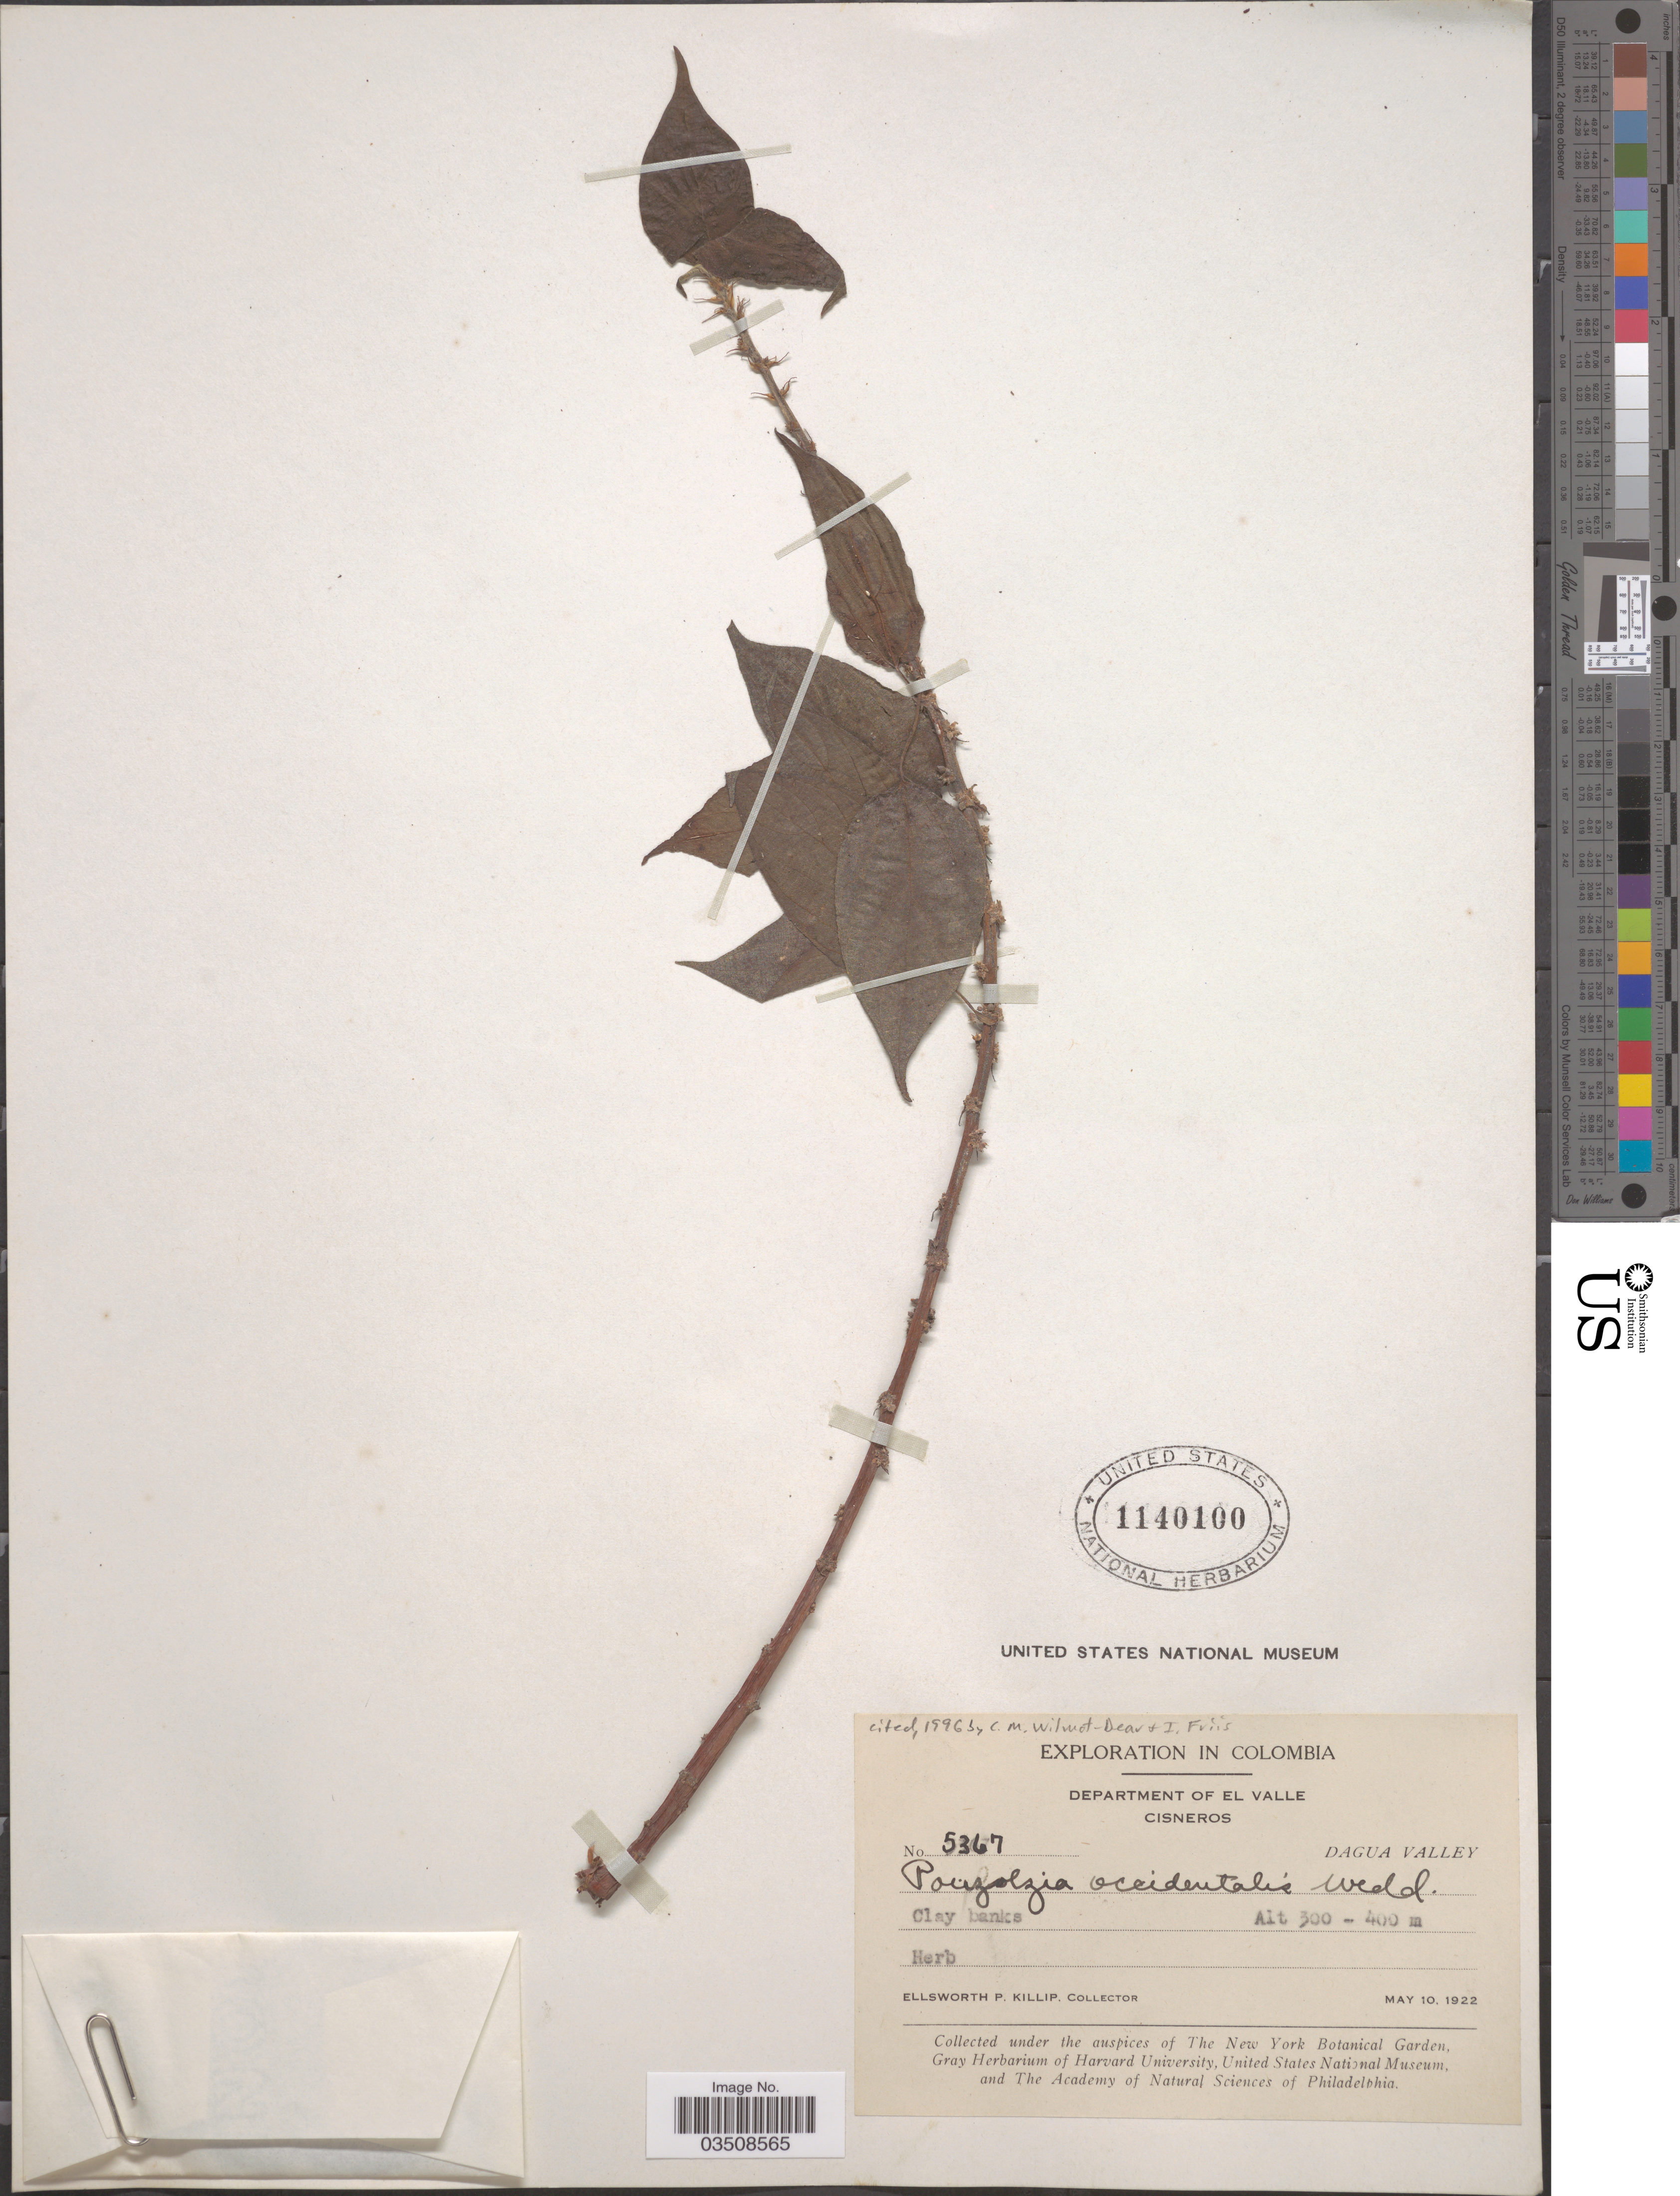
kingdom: Plantae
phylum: Tracheophyta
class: Magnoliopsida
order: Rosales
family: Urticaceae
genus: Pouzolzia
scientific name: Pouzolzia occidentalis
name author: (Liebm.) Wedd.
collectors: E. P. Killip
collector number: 5367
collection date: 1922-05-10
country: Colombia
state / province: Valle del Cauca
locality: Department of El Valle. Cisneros. Dagua Valley.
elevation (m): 300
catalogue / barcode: US 1140100